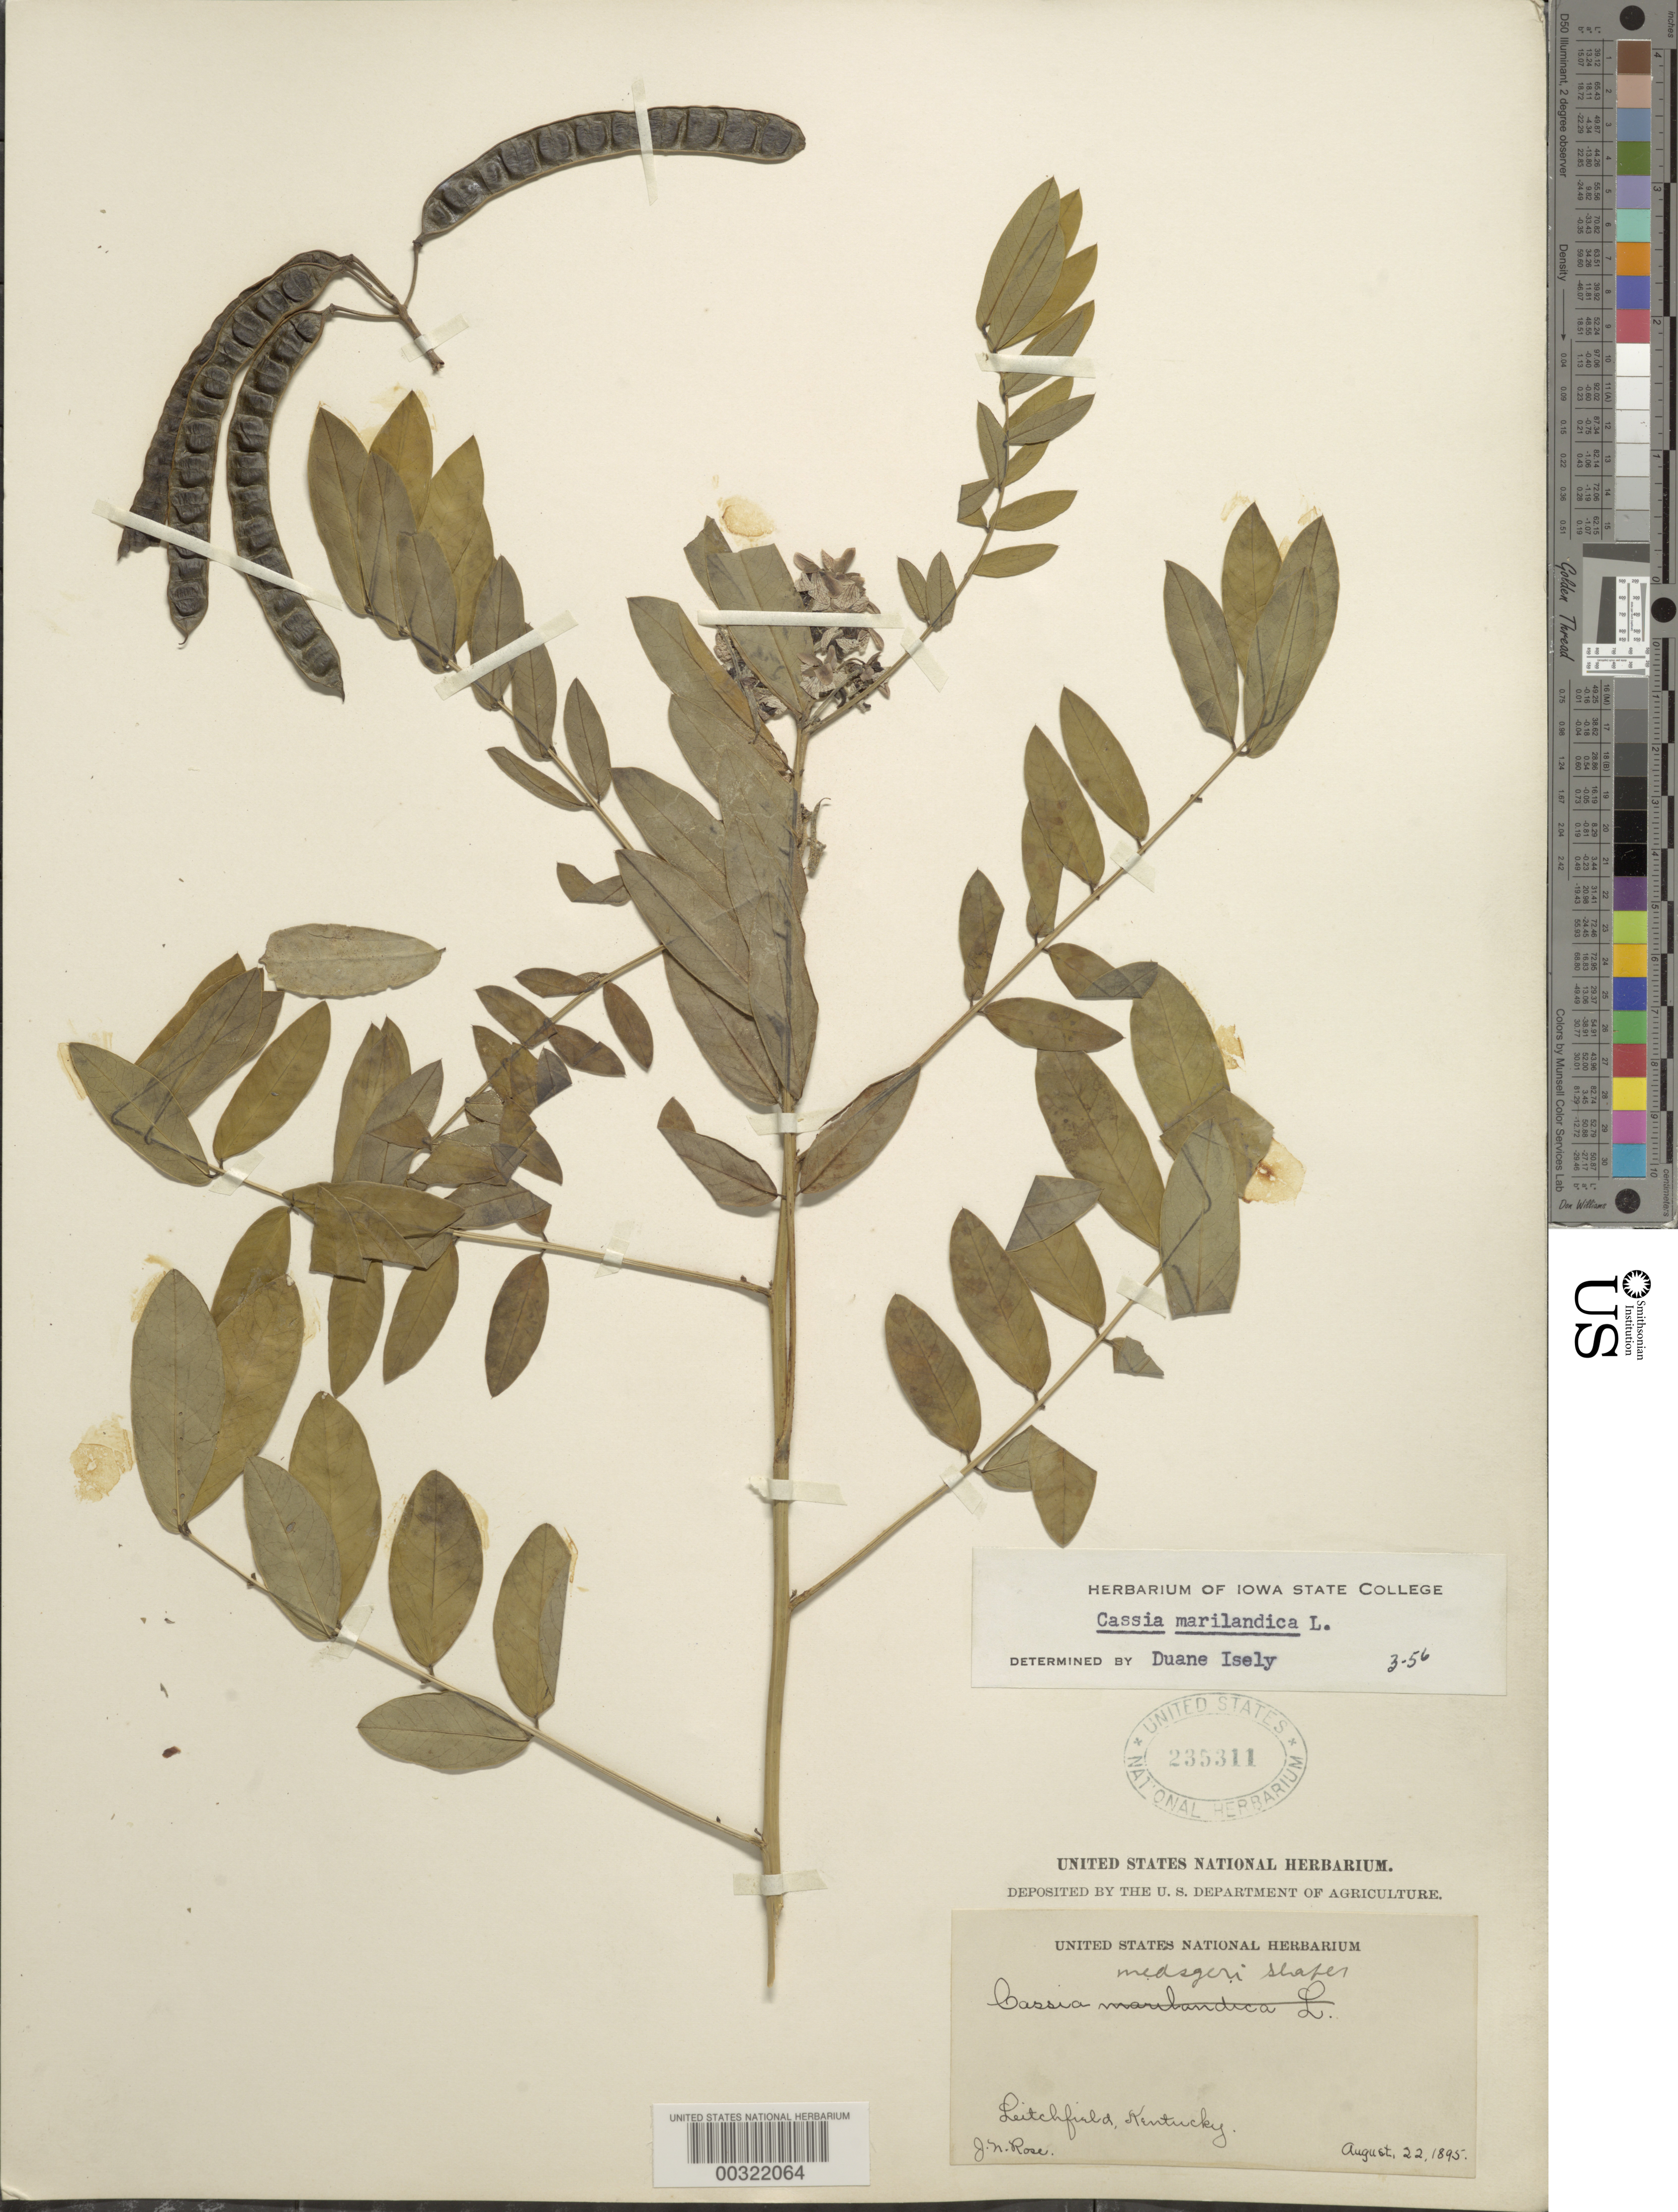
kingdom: Plantae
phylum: Tracheophyta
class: Magnoliopsida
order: Fabales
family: Fabaceae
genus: Senna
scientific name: Senna marilandica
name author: (L.) Link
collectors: J. N. Rose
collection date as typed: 22 Aug 1895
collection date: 1895-08-22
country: United States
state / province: Kentucky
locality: Litchfield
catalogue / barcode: US 235311